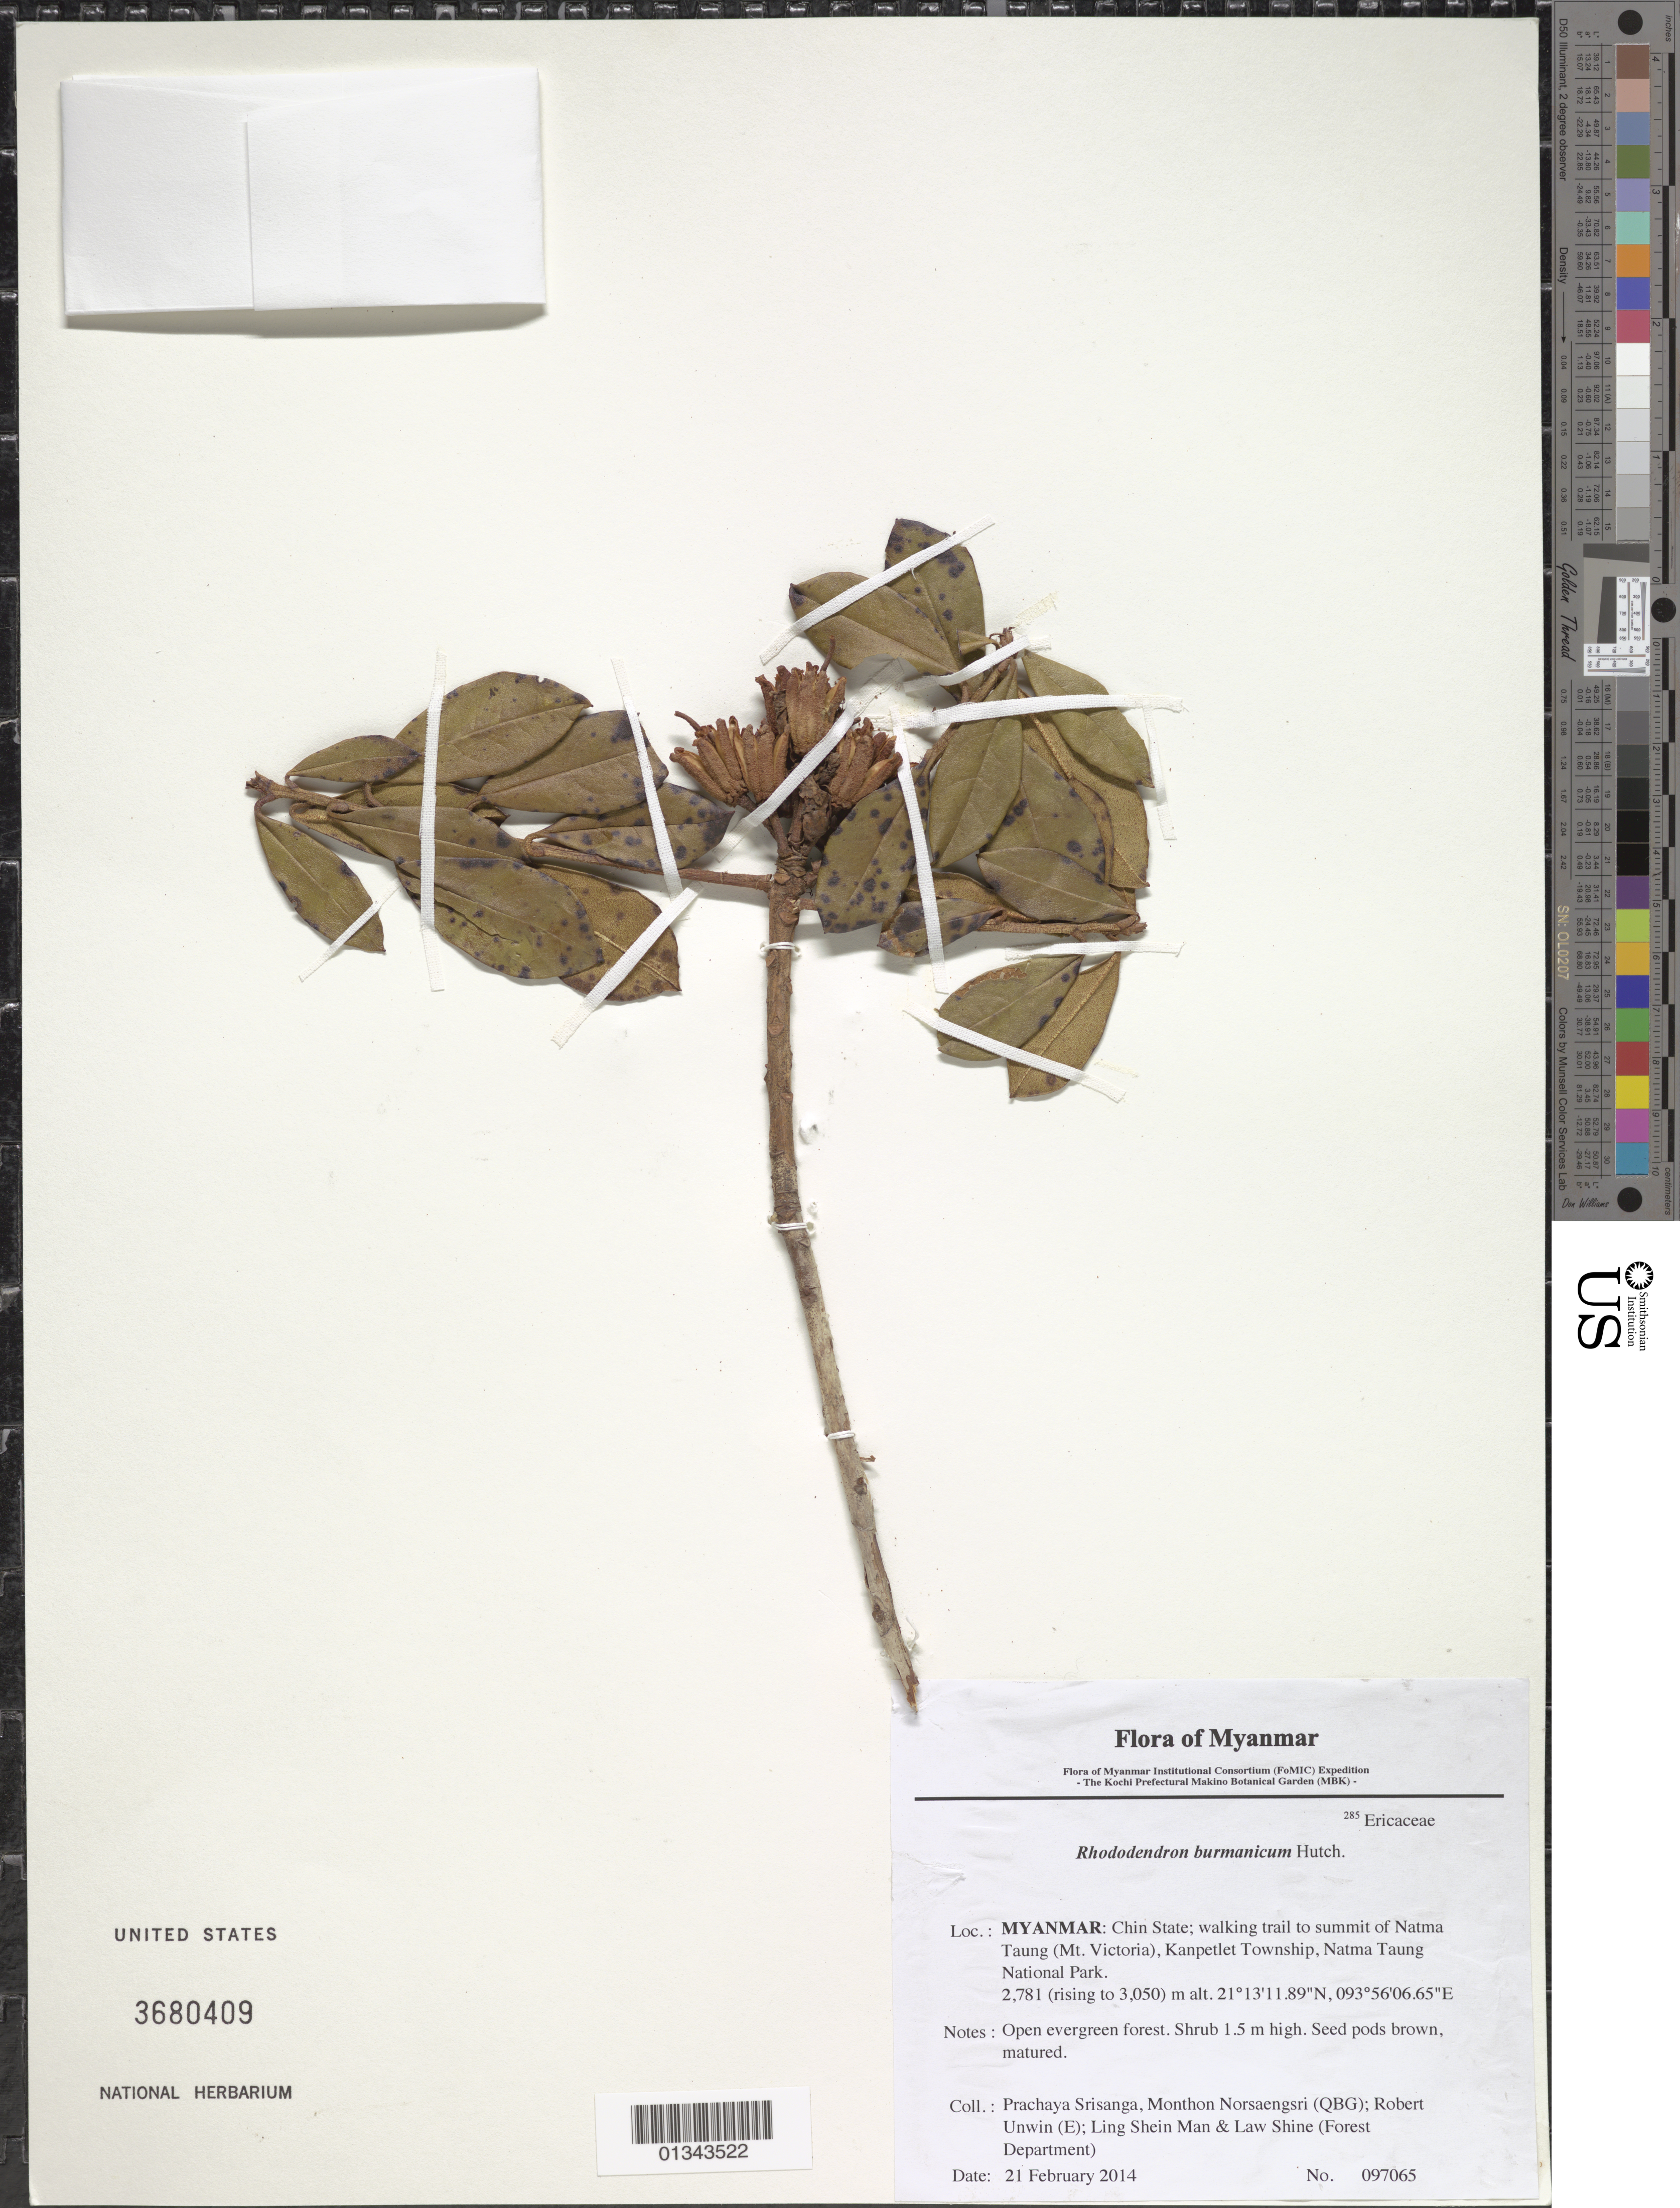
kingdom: Plantae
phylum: Tracheophyta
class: Magnoliopsida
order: Ericales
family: Ericaceae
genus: Rhododendron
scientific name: Rhododendron burmanicum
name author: Hutch.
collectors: P. Srisanga, M. Norsaengsri, R. Unwin, Ling Shein Man & L. Shine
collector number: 97065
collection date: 2014-02-21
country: Myanmar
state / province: Chin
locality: Walking trail to summit of Natma Taung (Mt. Victoria), Kanpetlet Township, Natma Taung National Park.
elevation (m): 2781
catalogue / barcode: US 3680409